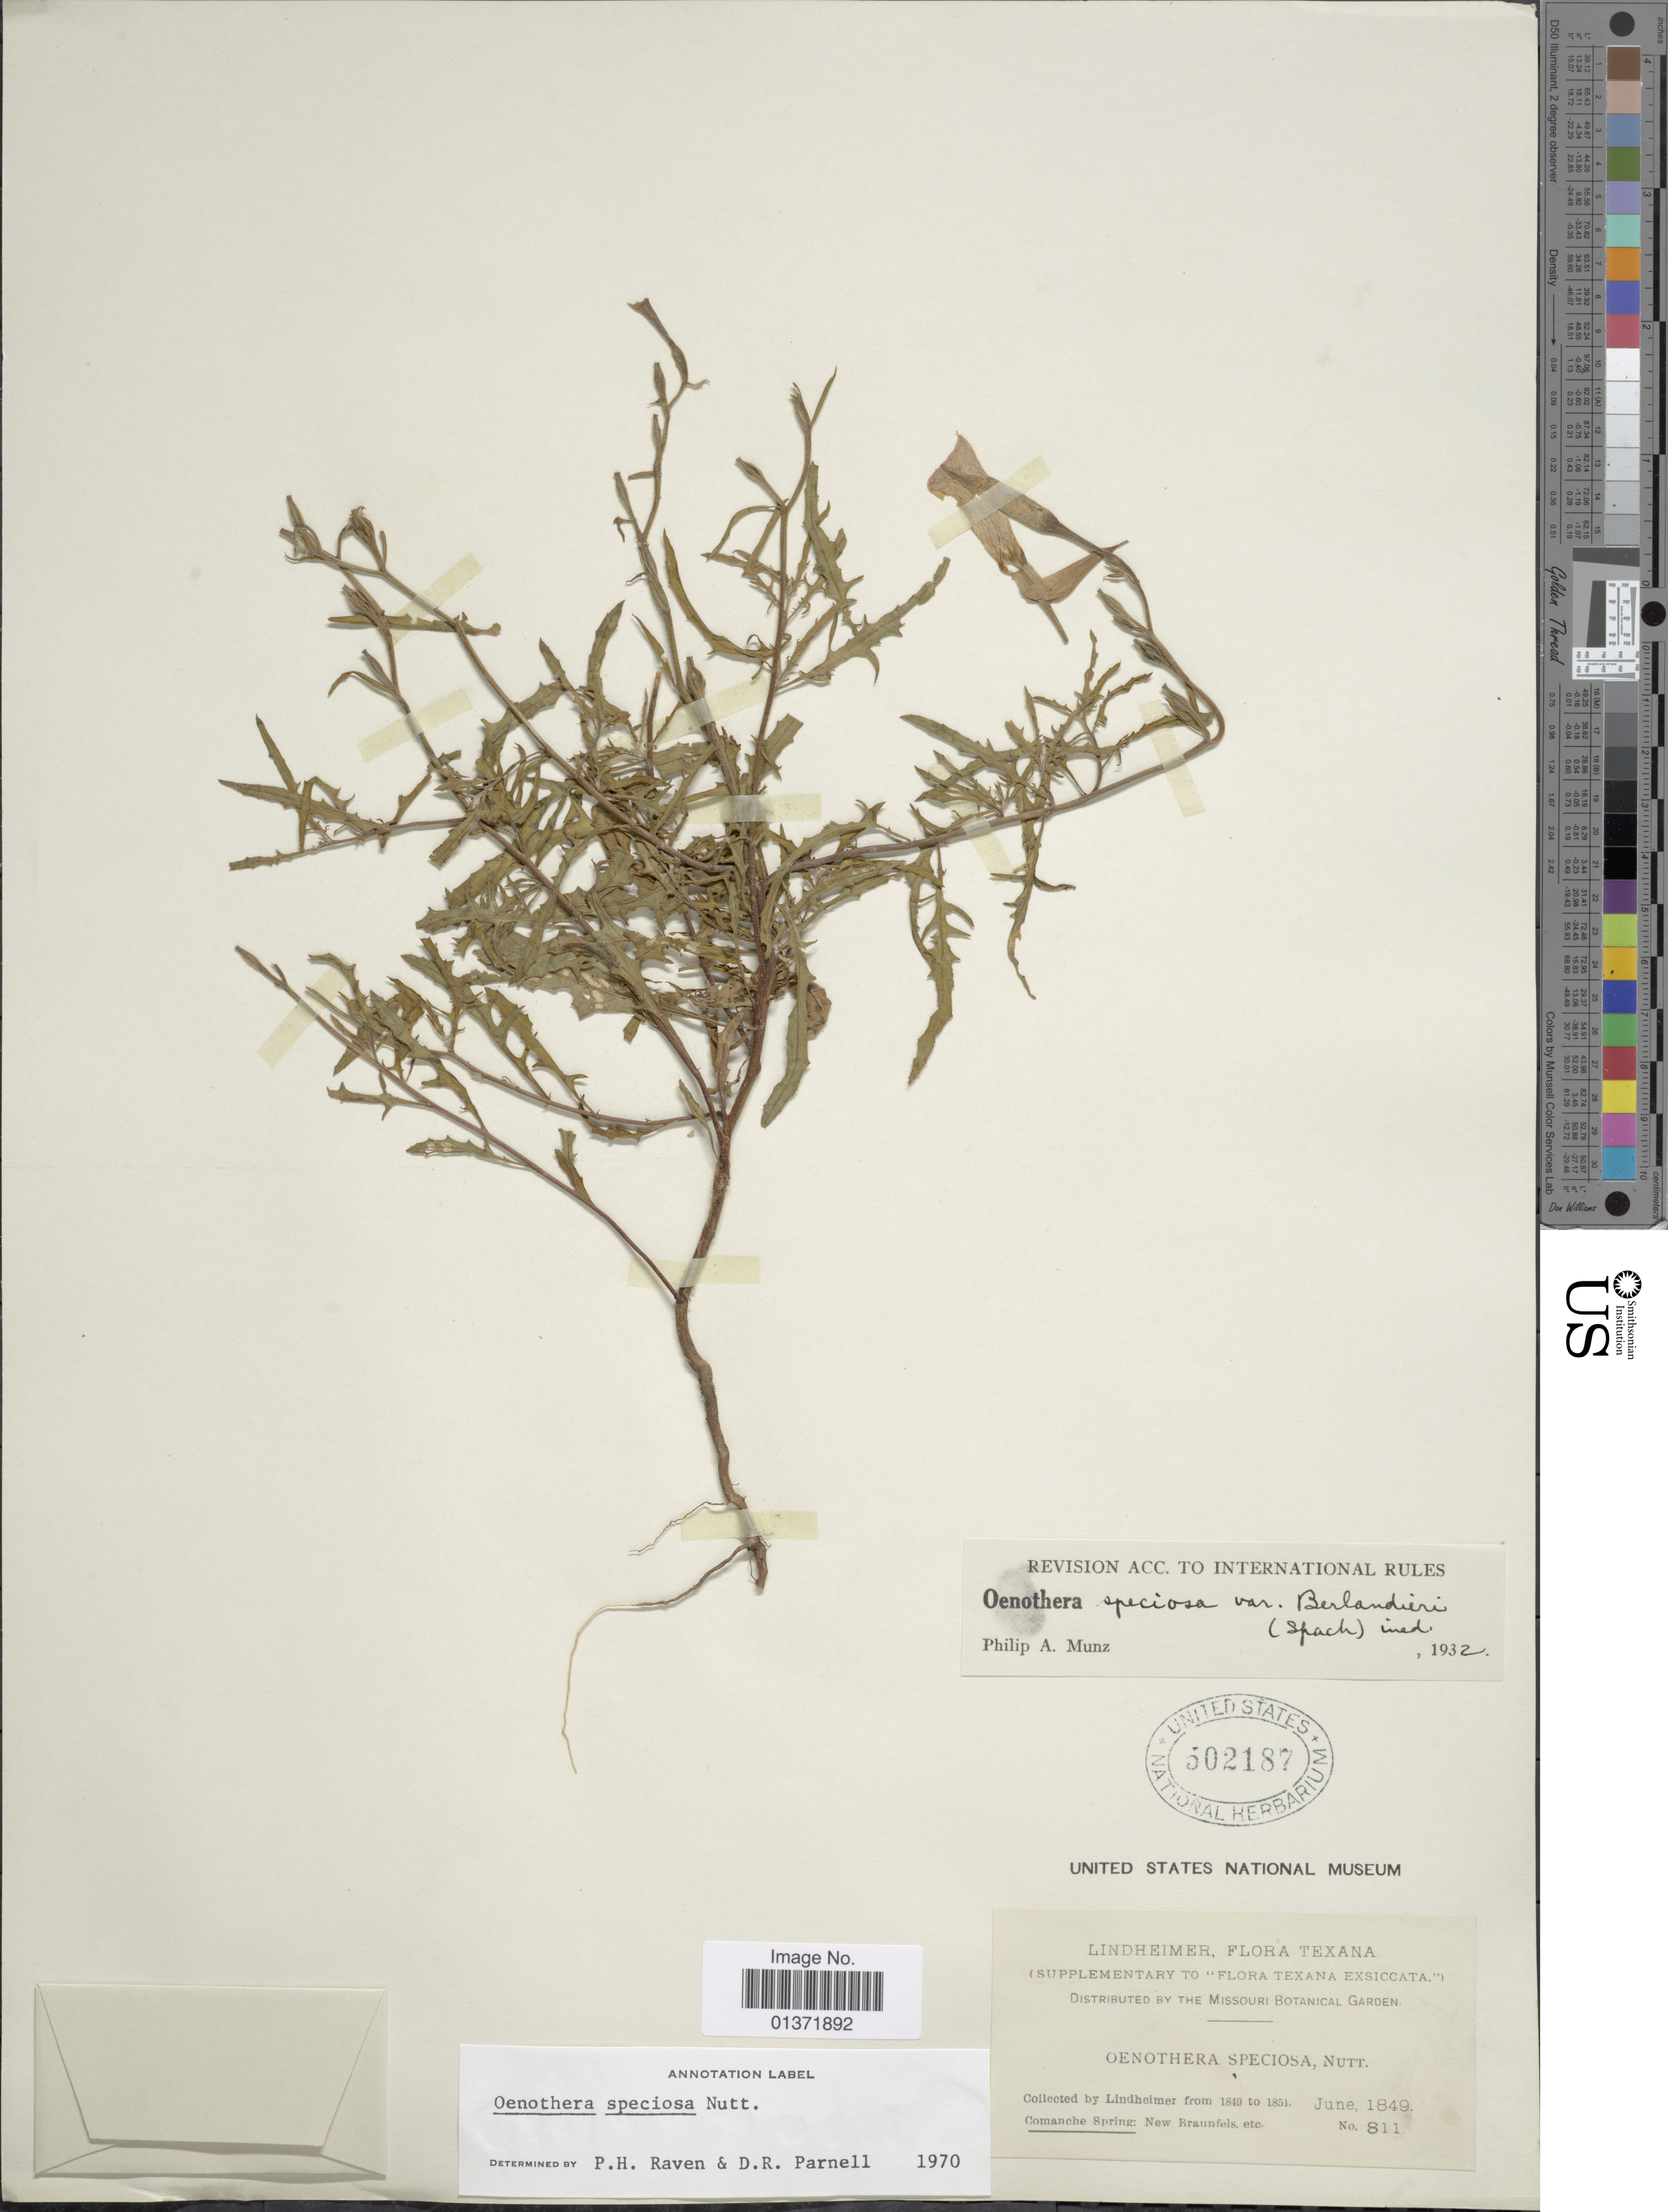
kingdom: Plantae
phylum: Tracheophyta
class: Magnoliopsida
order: Myrtales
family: Onagraceae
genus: Oenothera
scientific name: Oenothera speciosa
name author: Nutt.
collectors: F. Lindheimer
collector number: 811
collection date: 1849-06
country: United States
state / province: Texas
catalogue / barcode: US 502187